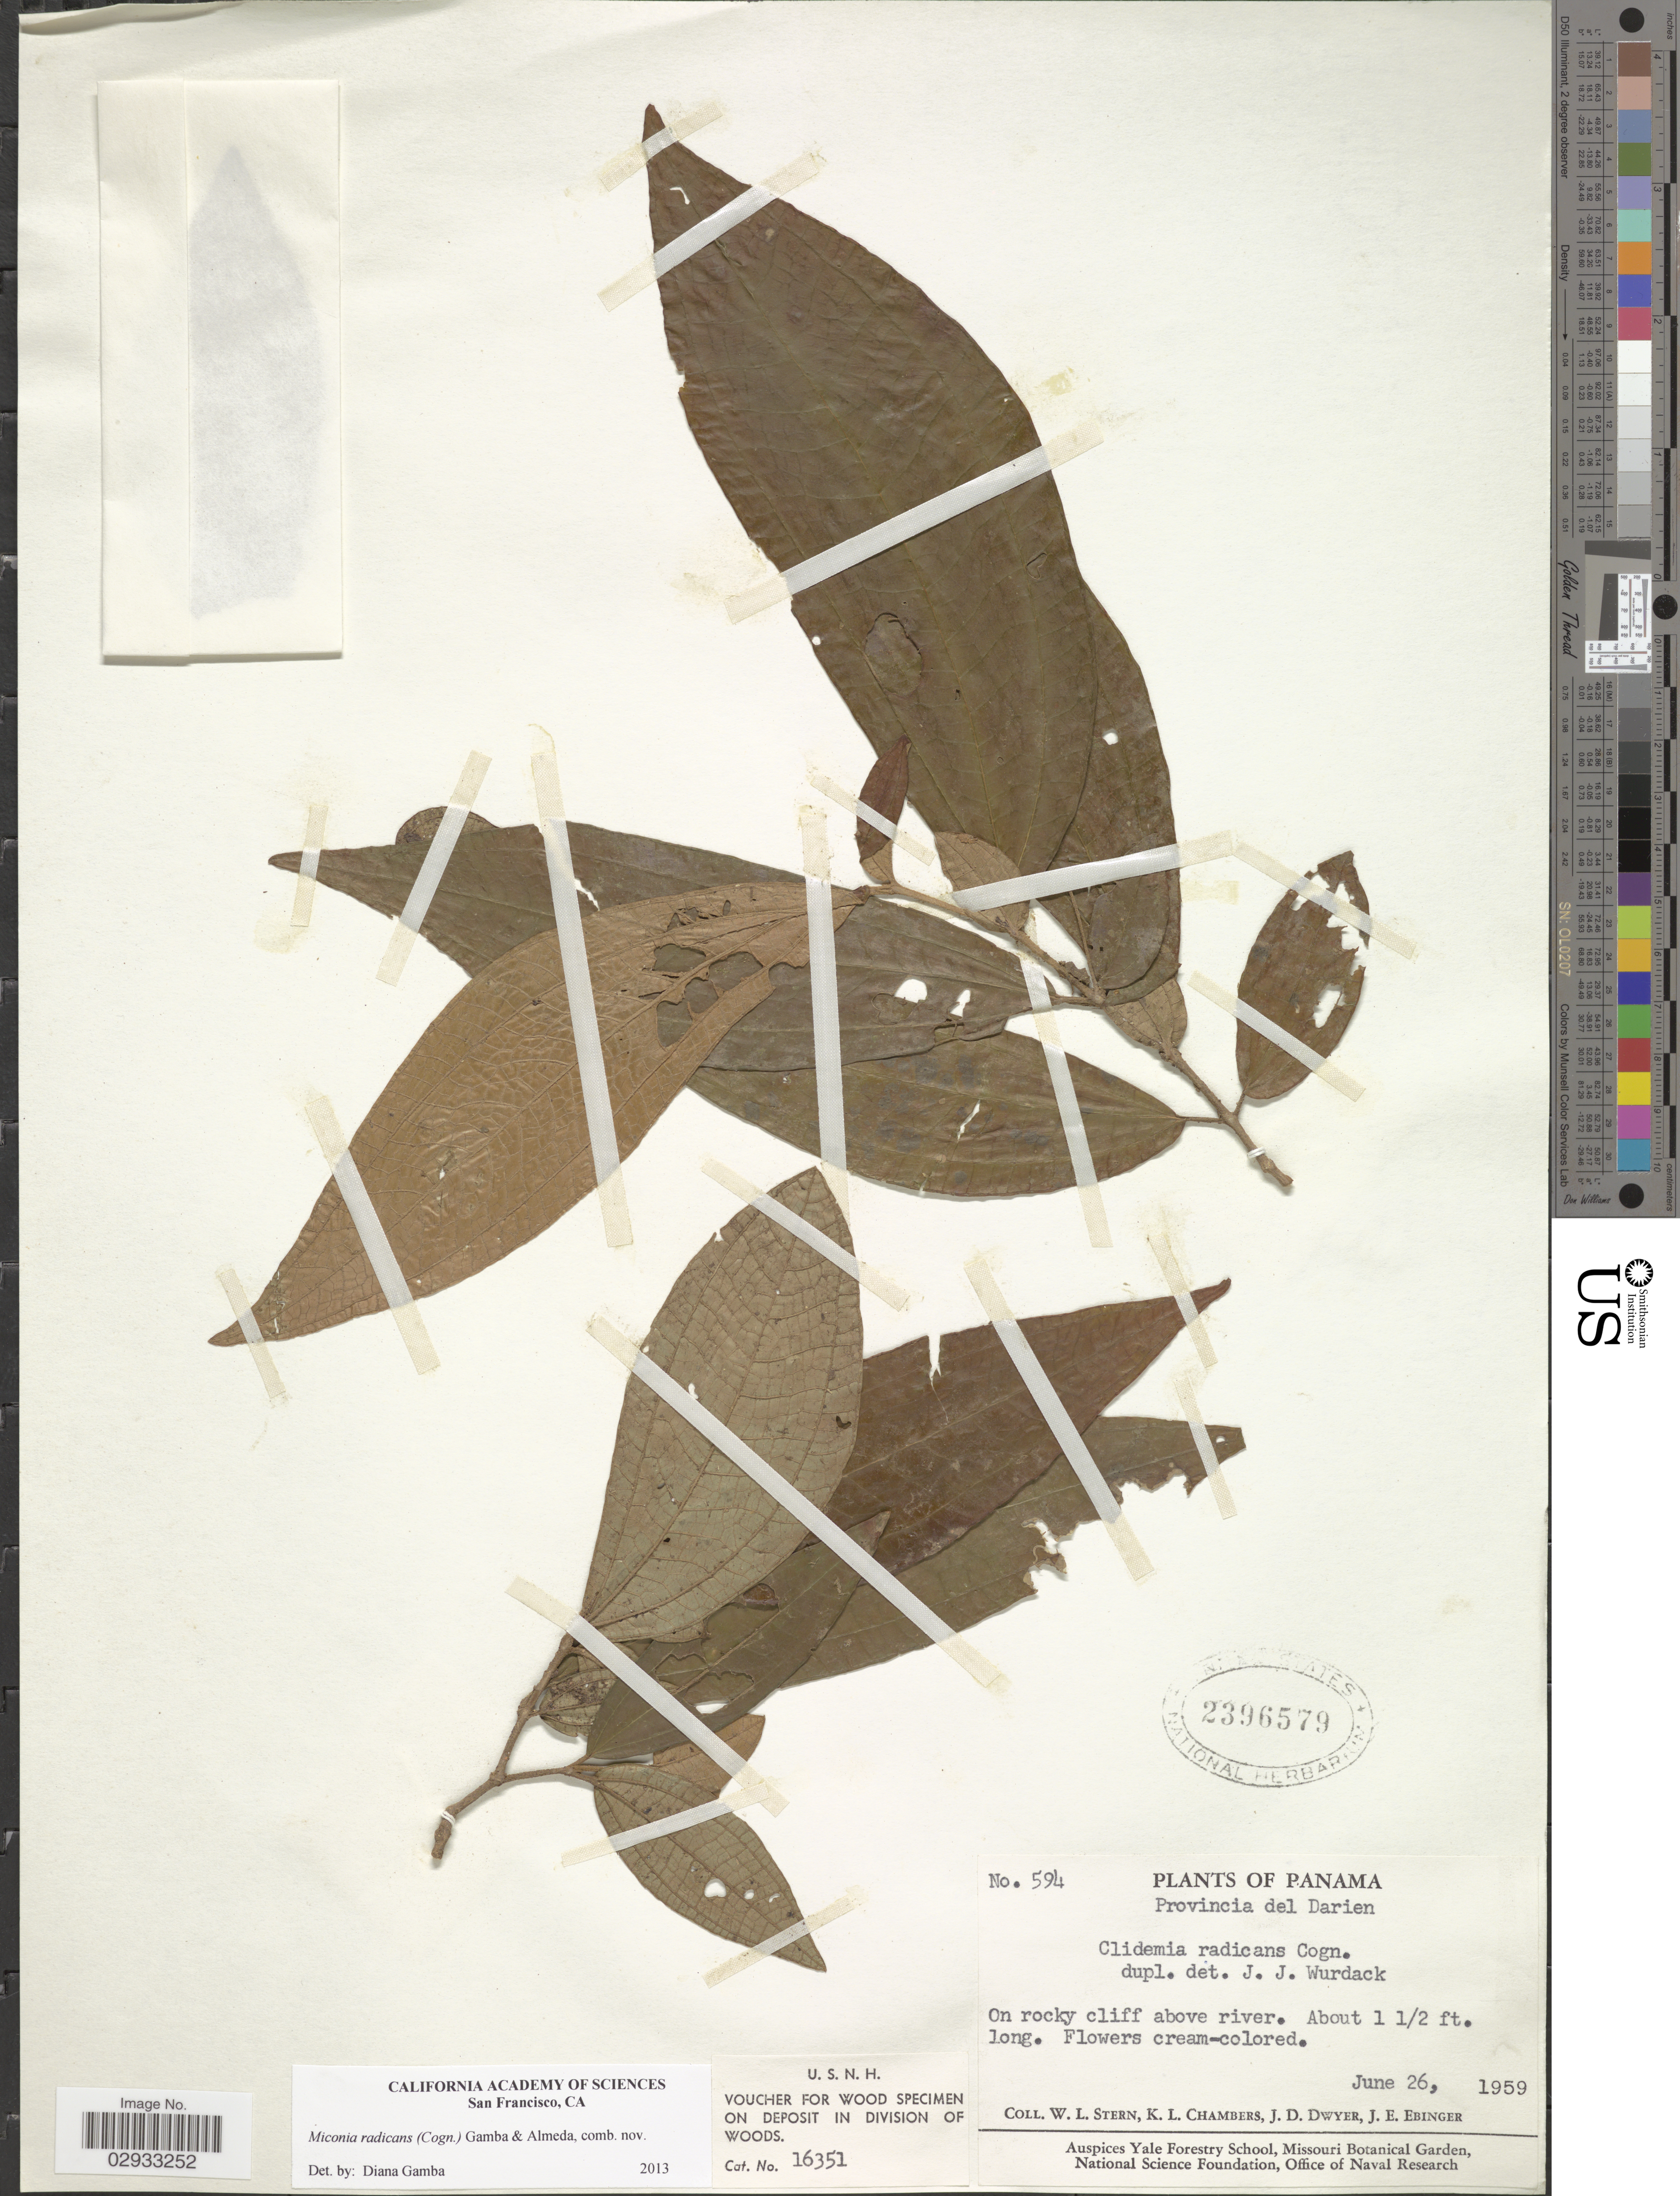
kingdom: Plantae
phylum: Tracheophyta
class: Magnoliopsida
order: Myrtales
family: Melastomataceae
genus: Miconia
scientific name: Miconia radicans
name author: (Cogn.) Gamba & Almeda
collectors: W. L. Stern, K. Chambers, J. D. Dwyer & J. Ebinger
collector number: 594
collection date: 1959-06-26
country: Panama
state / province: Darién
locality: Provincia del Darien. On rocky cliff above river.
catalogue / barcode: US 2396579